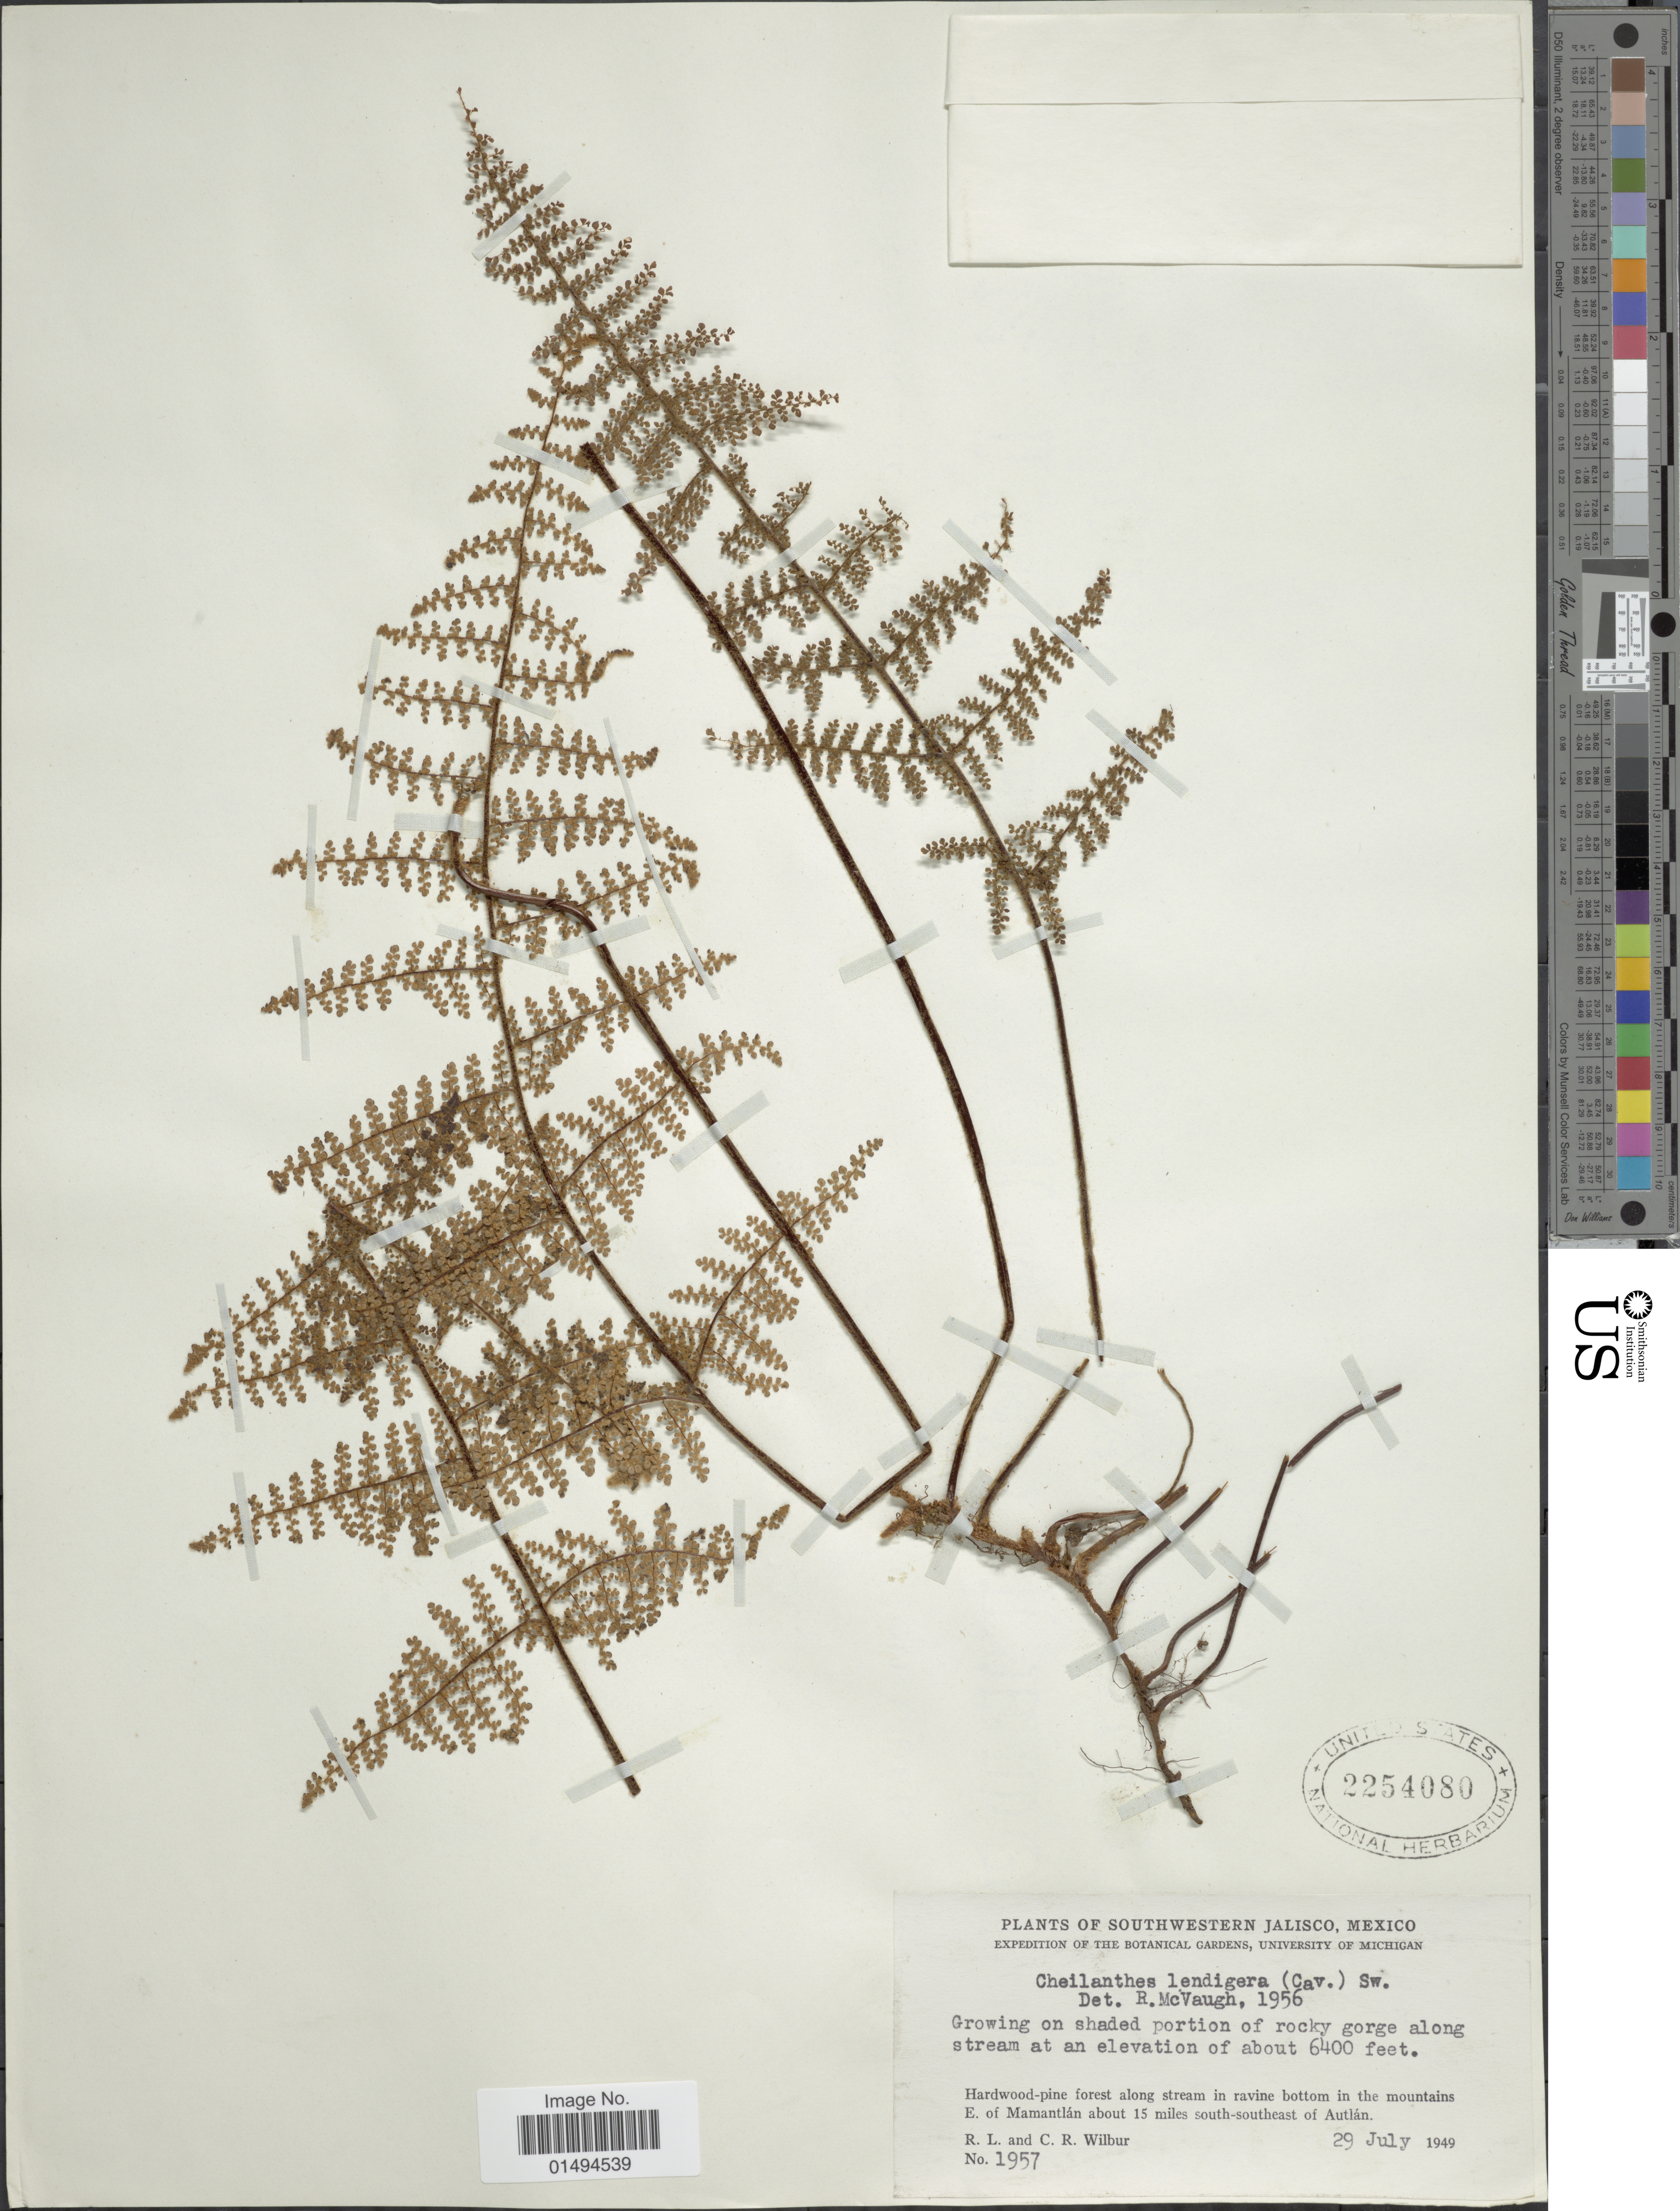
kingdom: Plantae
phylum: Tracheophyta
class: Polypodiopsida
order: Polypodiales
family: Pteridaceae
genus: Myriopteris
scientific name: Myriopteris lendigera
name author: (Cav.) J. Sm.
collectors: R. L. Wilbur & C. Wilbur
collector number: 1957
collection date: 1949-07-29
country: Mexico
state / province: Jalisco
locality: In the mountains E. of Mamantlan about 15 miles south-southeast of Autlan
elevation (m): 1951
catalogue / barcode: US 2254080